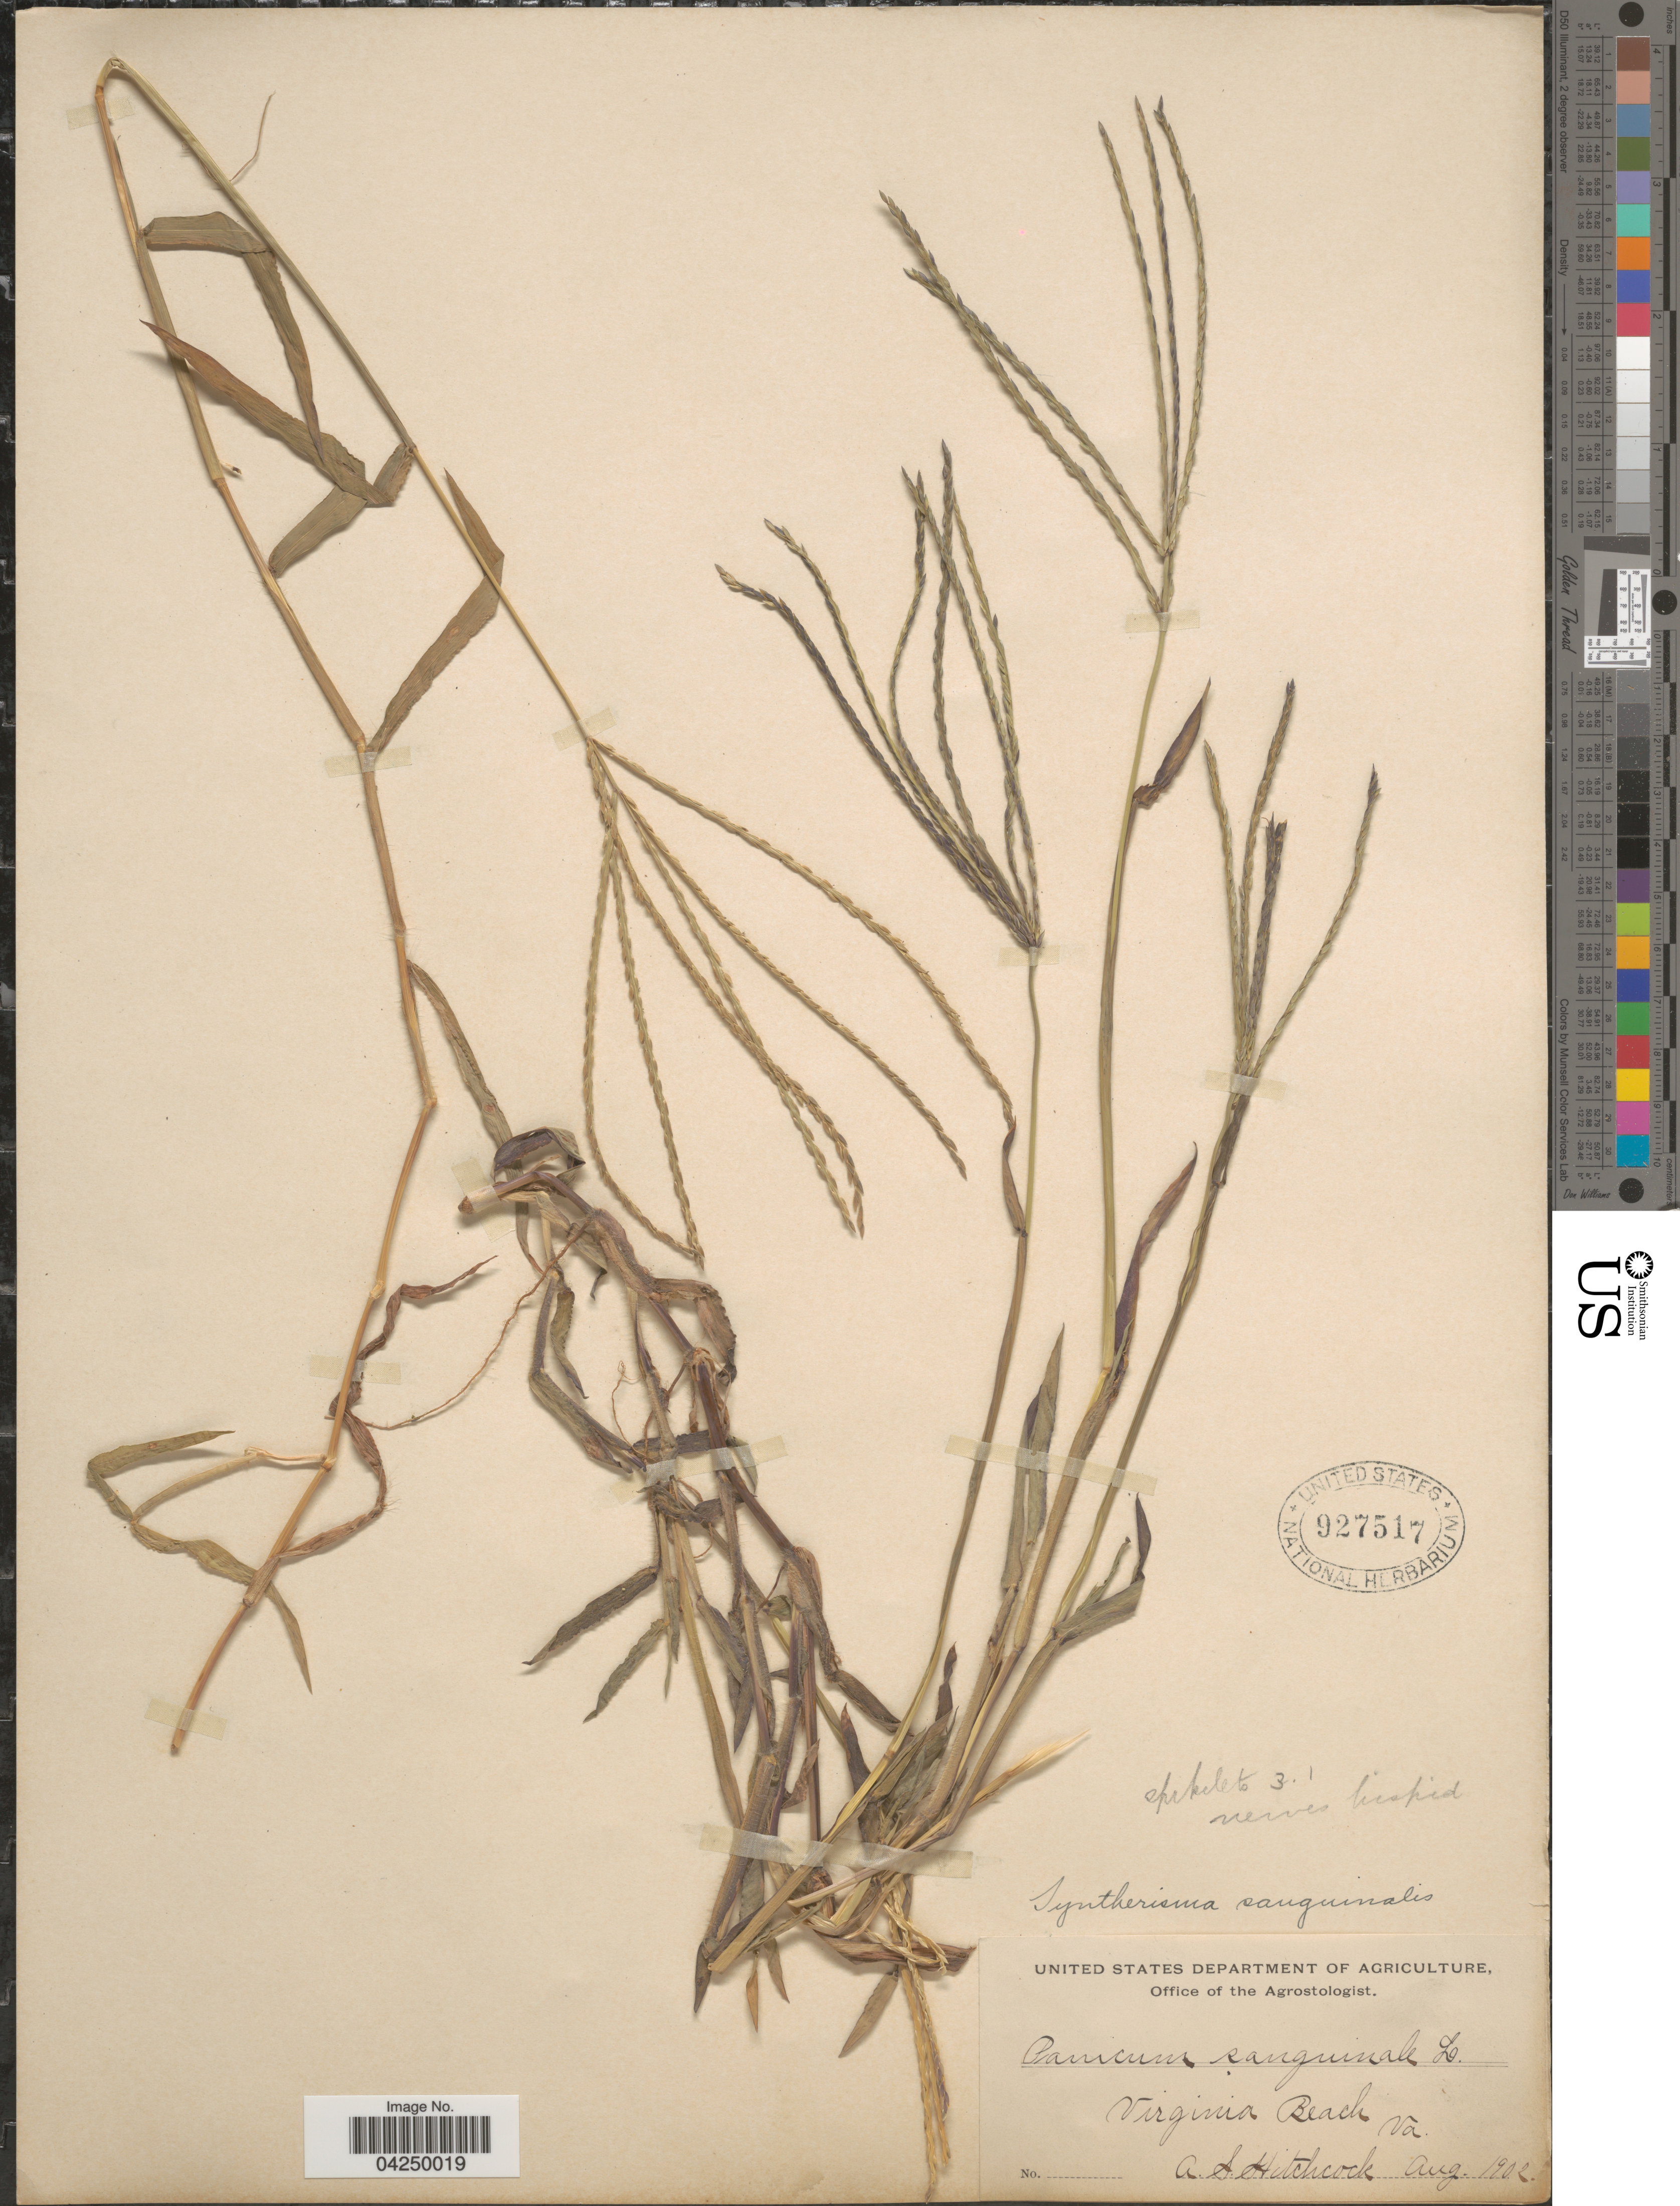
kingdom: Plantae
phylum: Tracheophyta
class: Liliopsida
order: Poales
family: Poaceae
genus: Digitaria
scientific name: Digitaria sanguinalis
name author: (L.) Scop.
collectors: A. S. Hitchcock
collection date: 1902-08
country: United States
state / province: Virginia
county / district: City of Virginia Beach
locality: Virginia Beach.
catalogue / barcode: US 927517